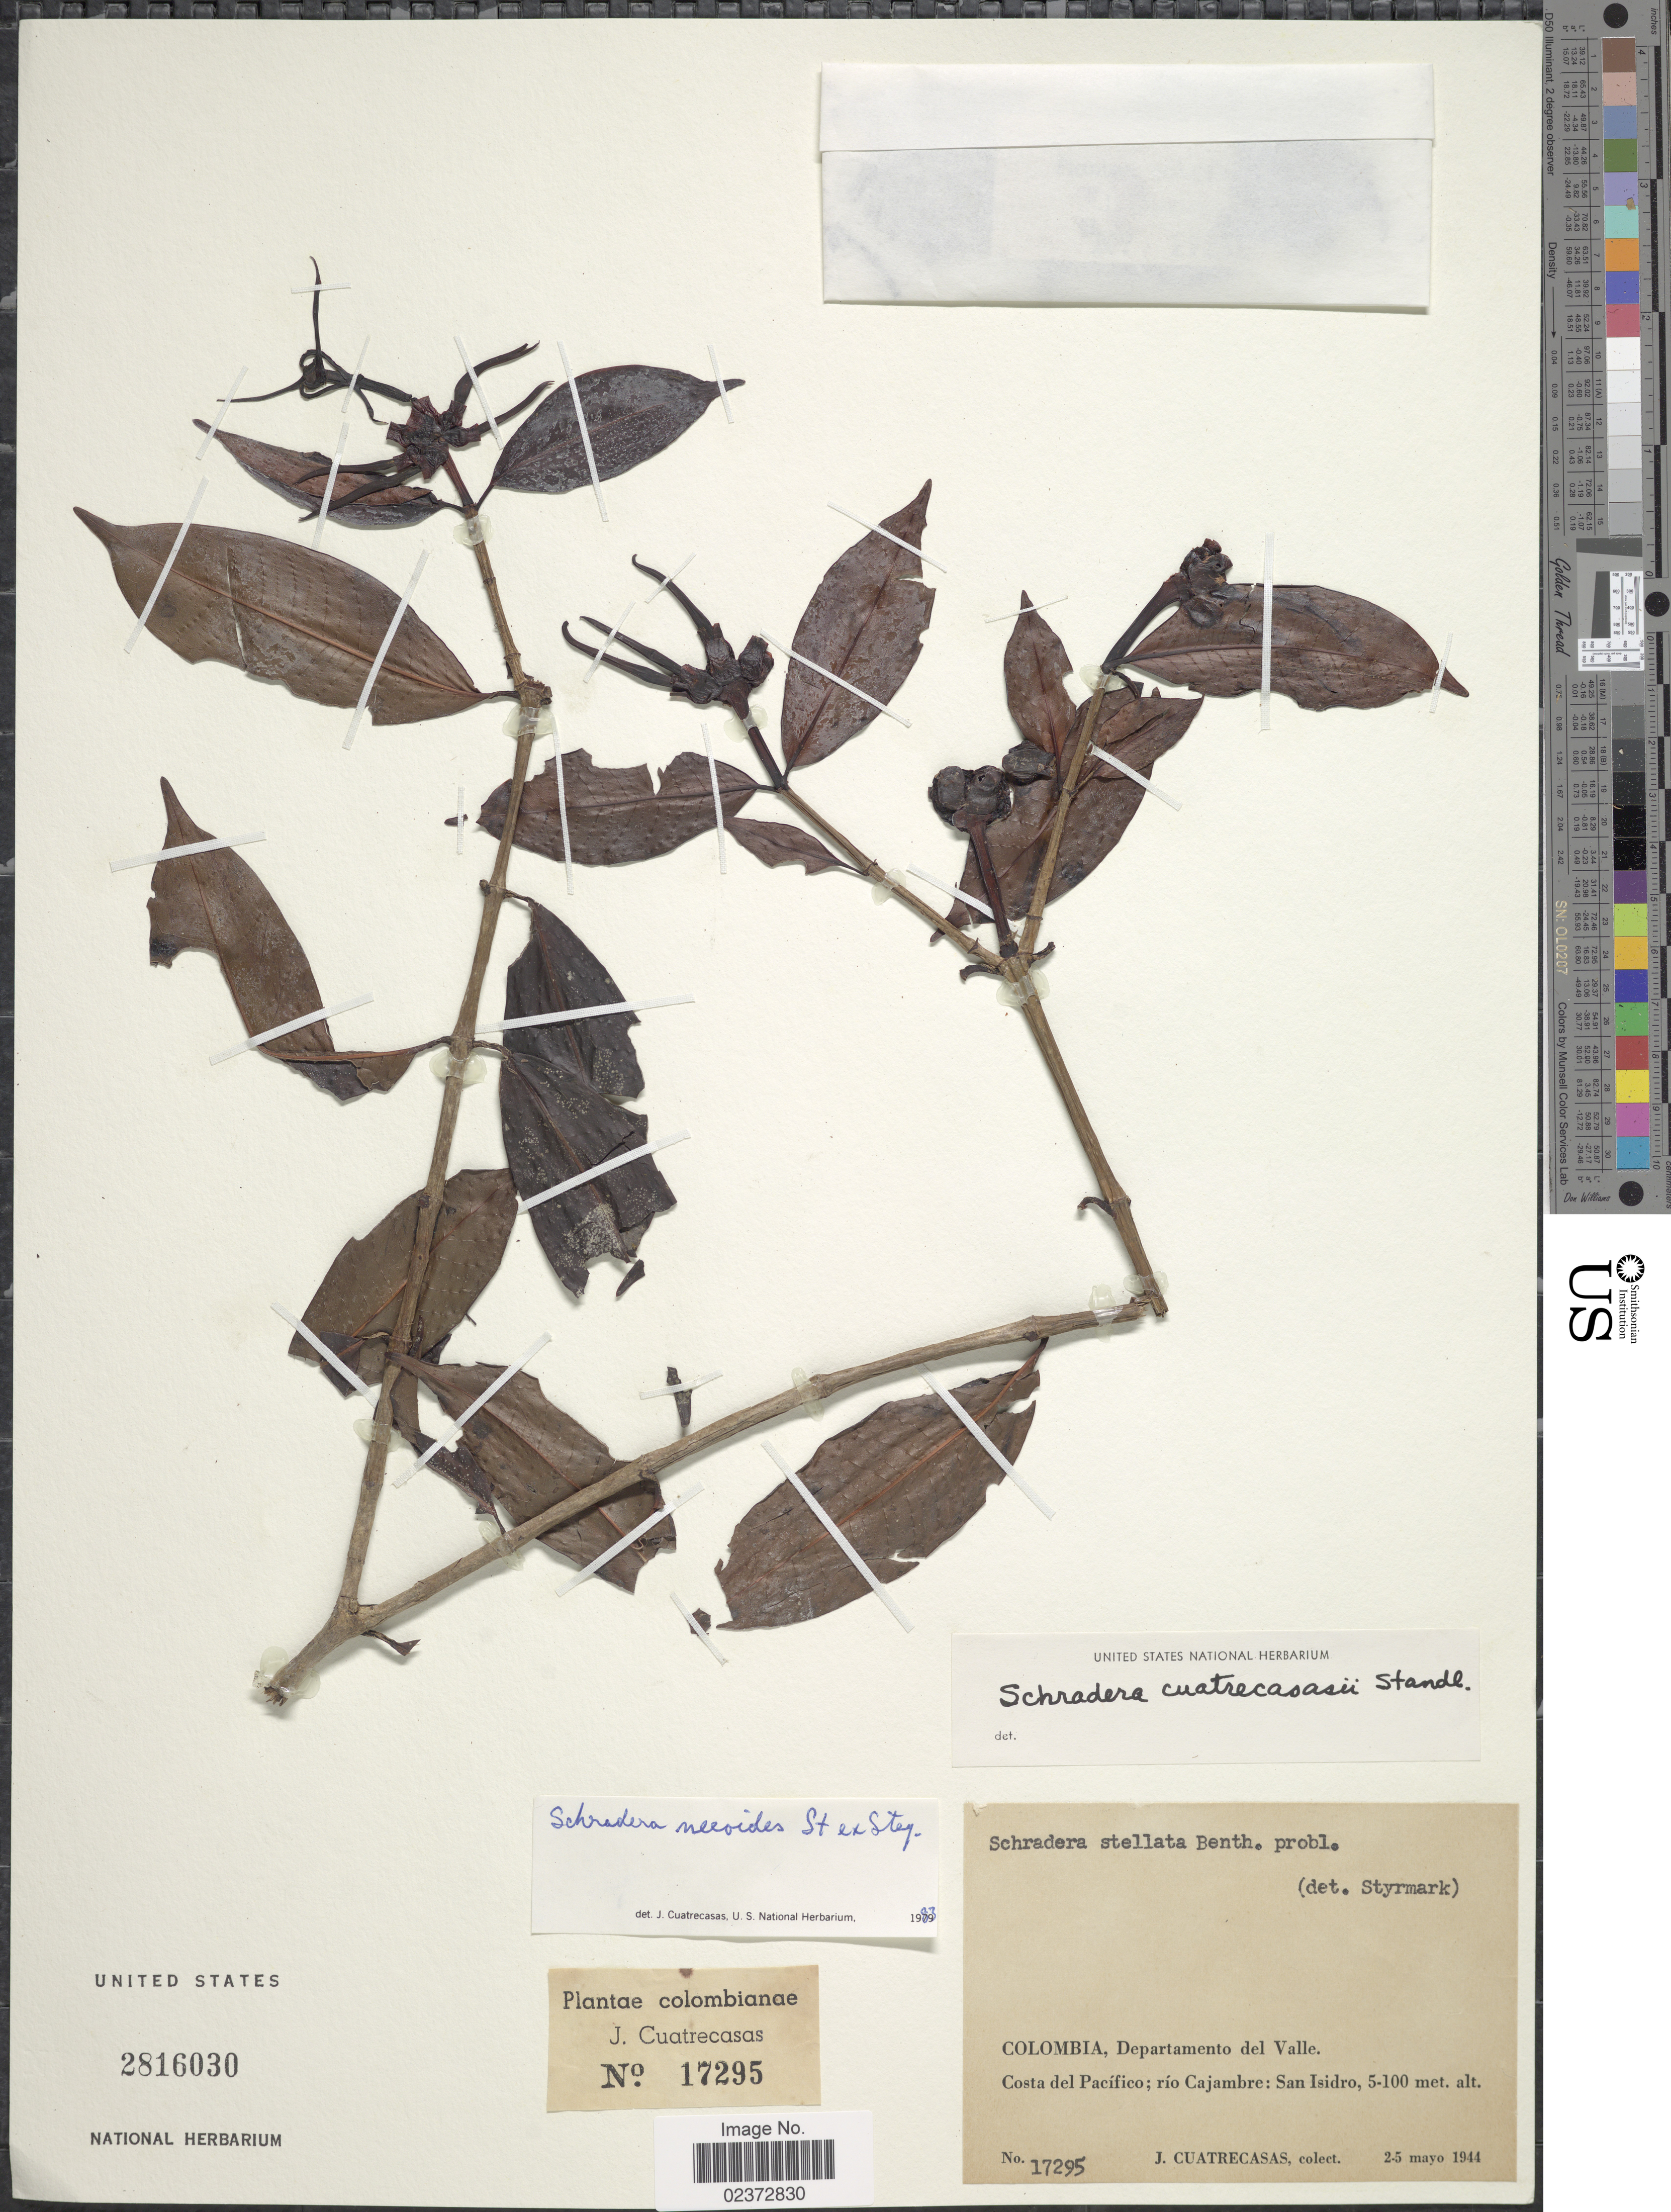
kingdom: Plantae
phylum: Tracheophyta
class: Magnoliopsida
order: Gentianales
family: Rubiaceae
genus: Schradera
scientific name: Schradera neeoides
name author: Standl. ex Steyerm.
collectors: J. Cuatrecasas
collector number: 17295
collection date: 1944-05-02/1944-05-05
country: Colombia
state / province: Valle del Cauca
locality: Costa dl Pacífico; río Cajambre: San Isidro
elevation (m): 5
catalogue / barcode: US 2816030